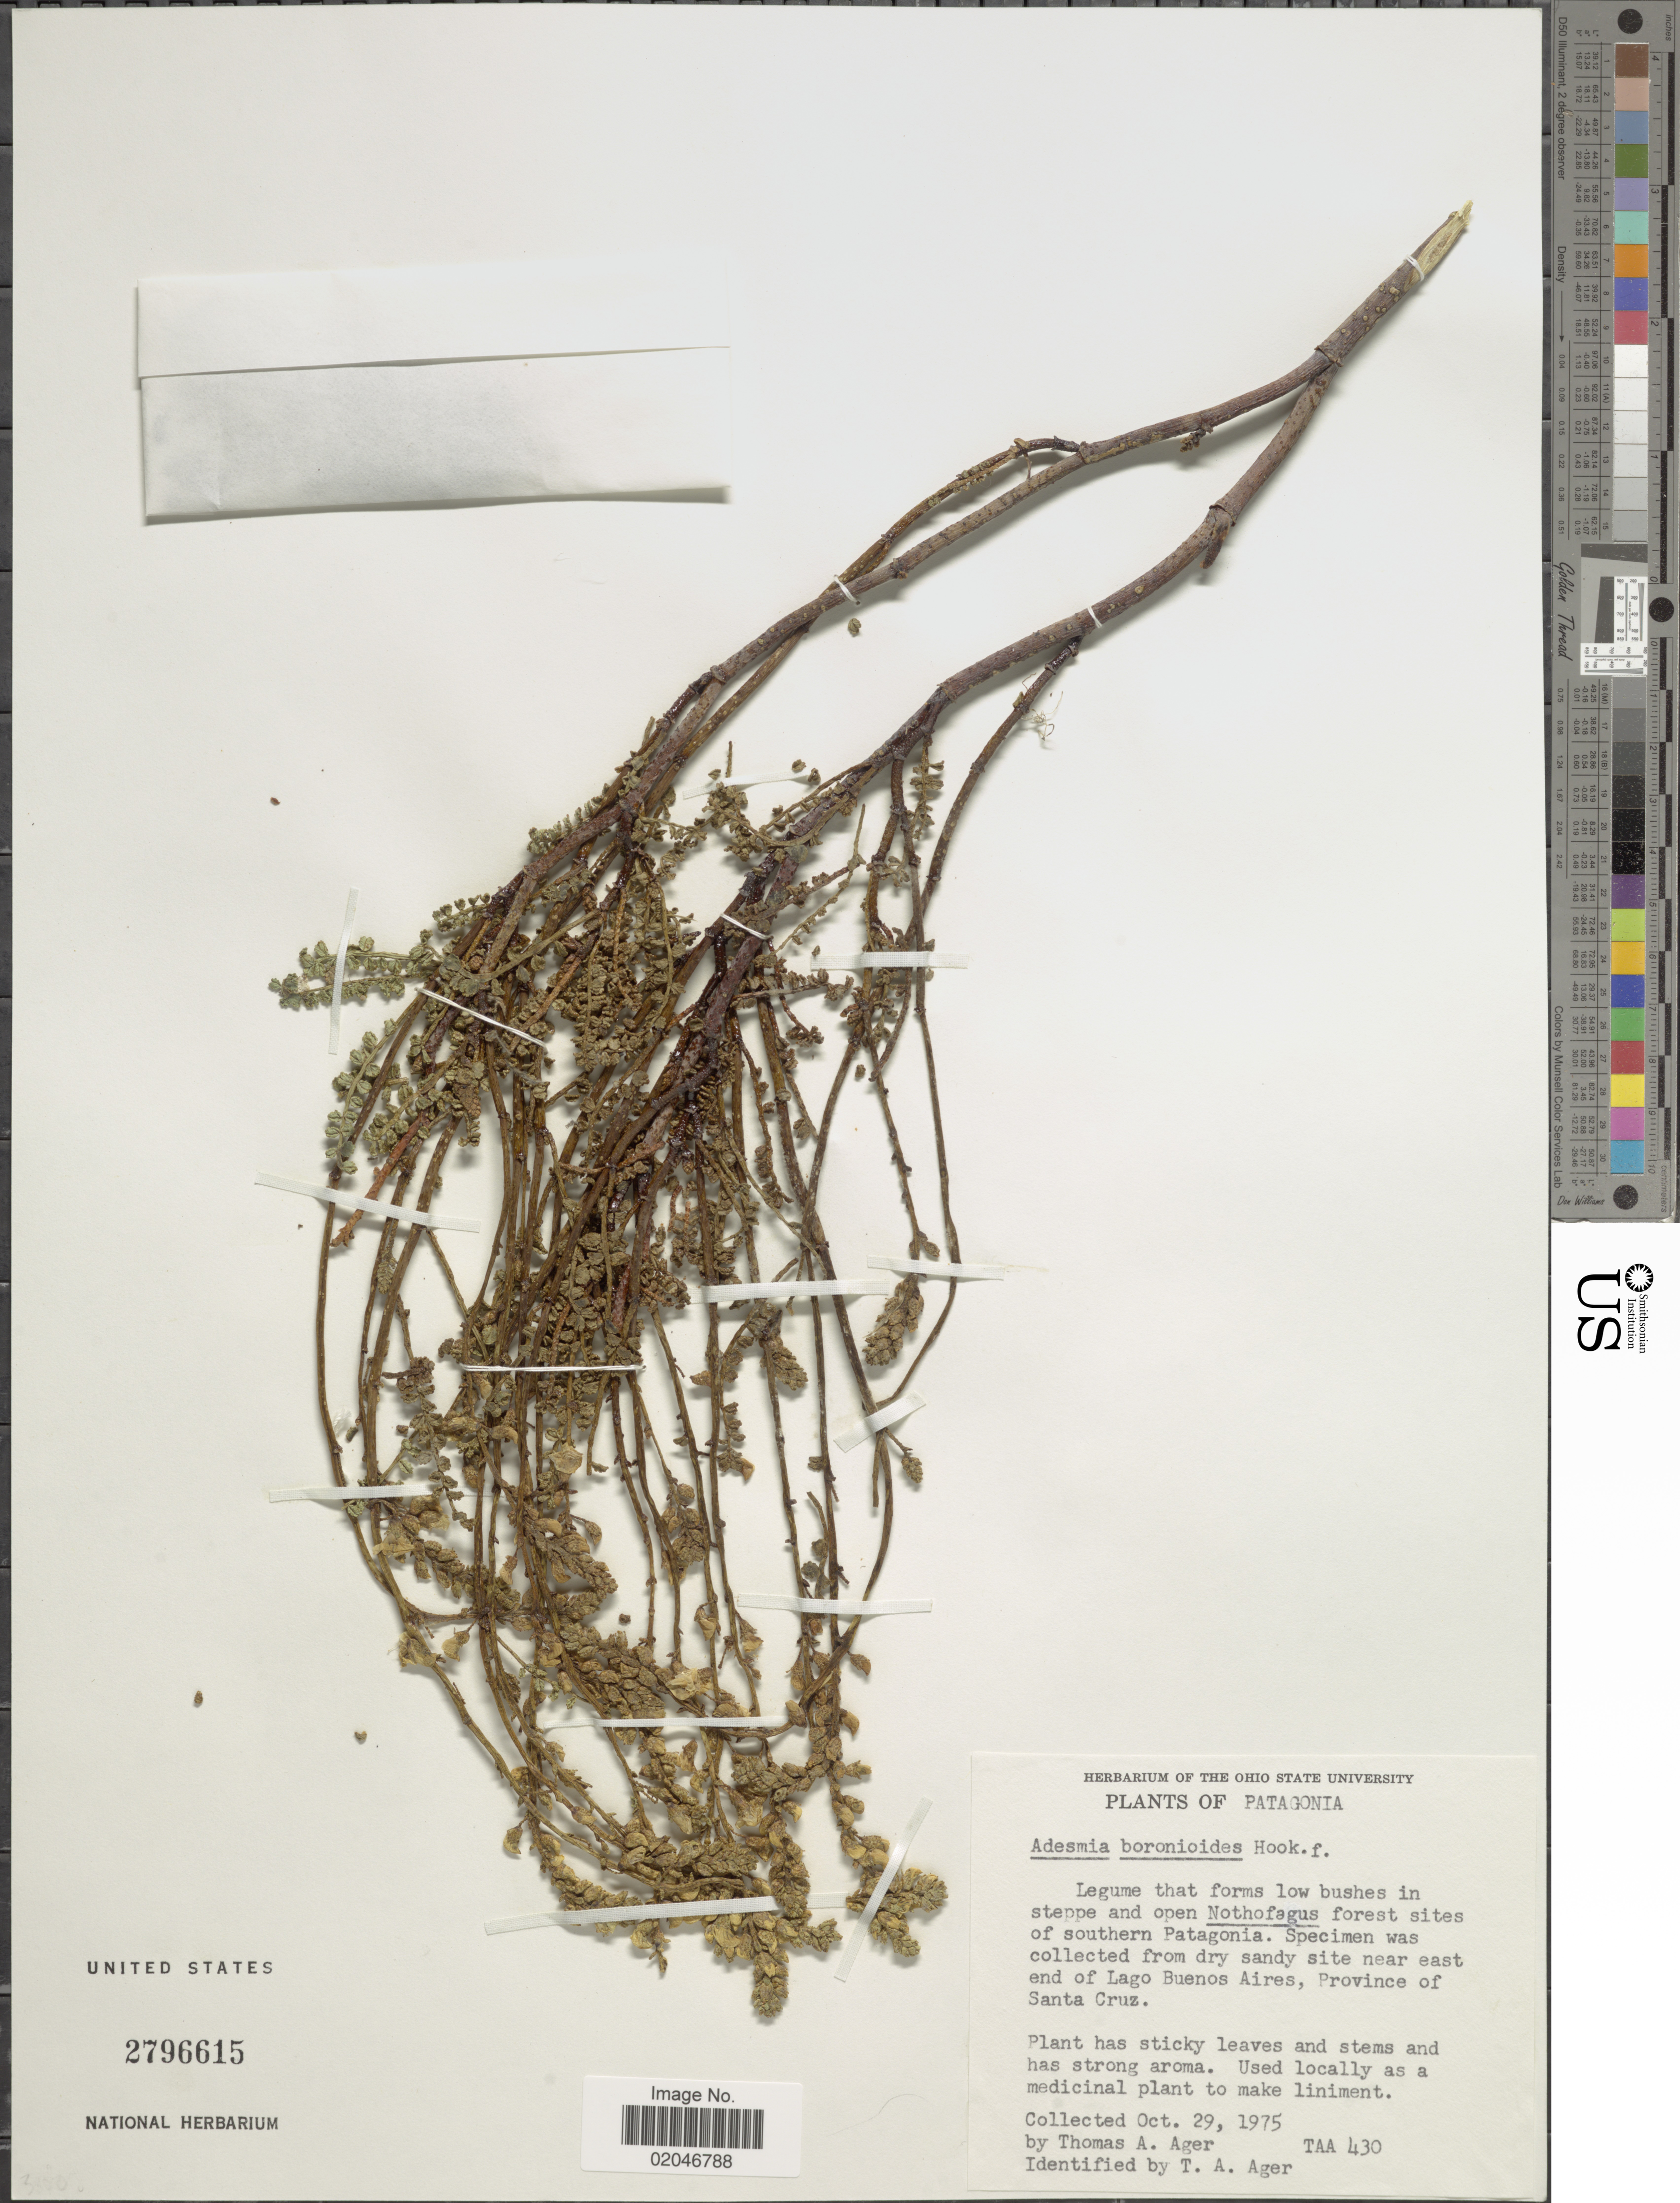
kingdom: Plantae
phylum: Tracheophyta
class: Magnoliopsida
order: Fabales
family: Fabaceae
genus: Adesmia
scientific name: Adesmia boronioides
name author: Hook. f.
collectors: T. A. Ager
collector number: TAA 430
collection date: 1975-10-29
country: Argentina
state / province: Santa Cruz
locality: Patagonia, near east end of Lago Buenos Aires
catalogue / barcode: US 2796615